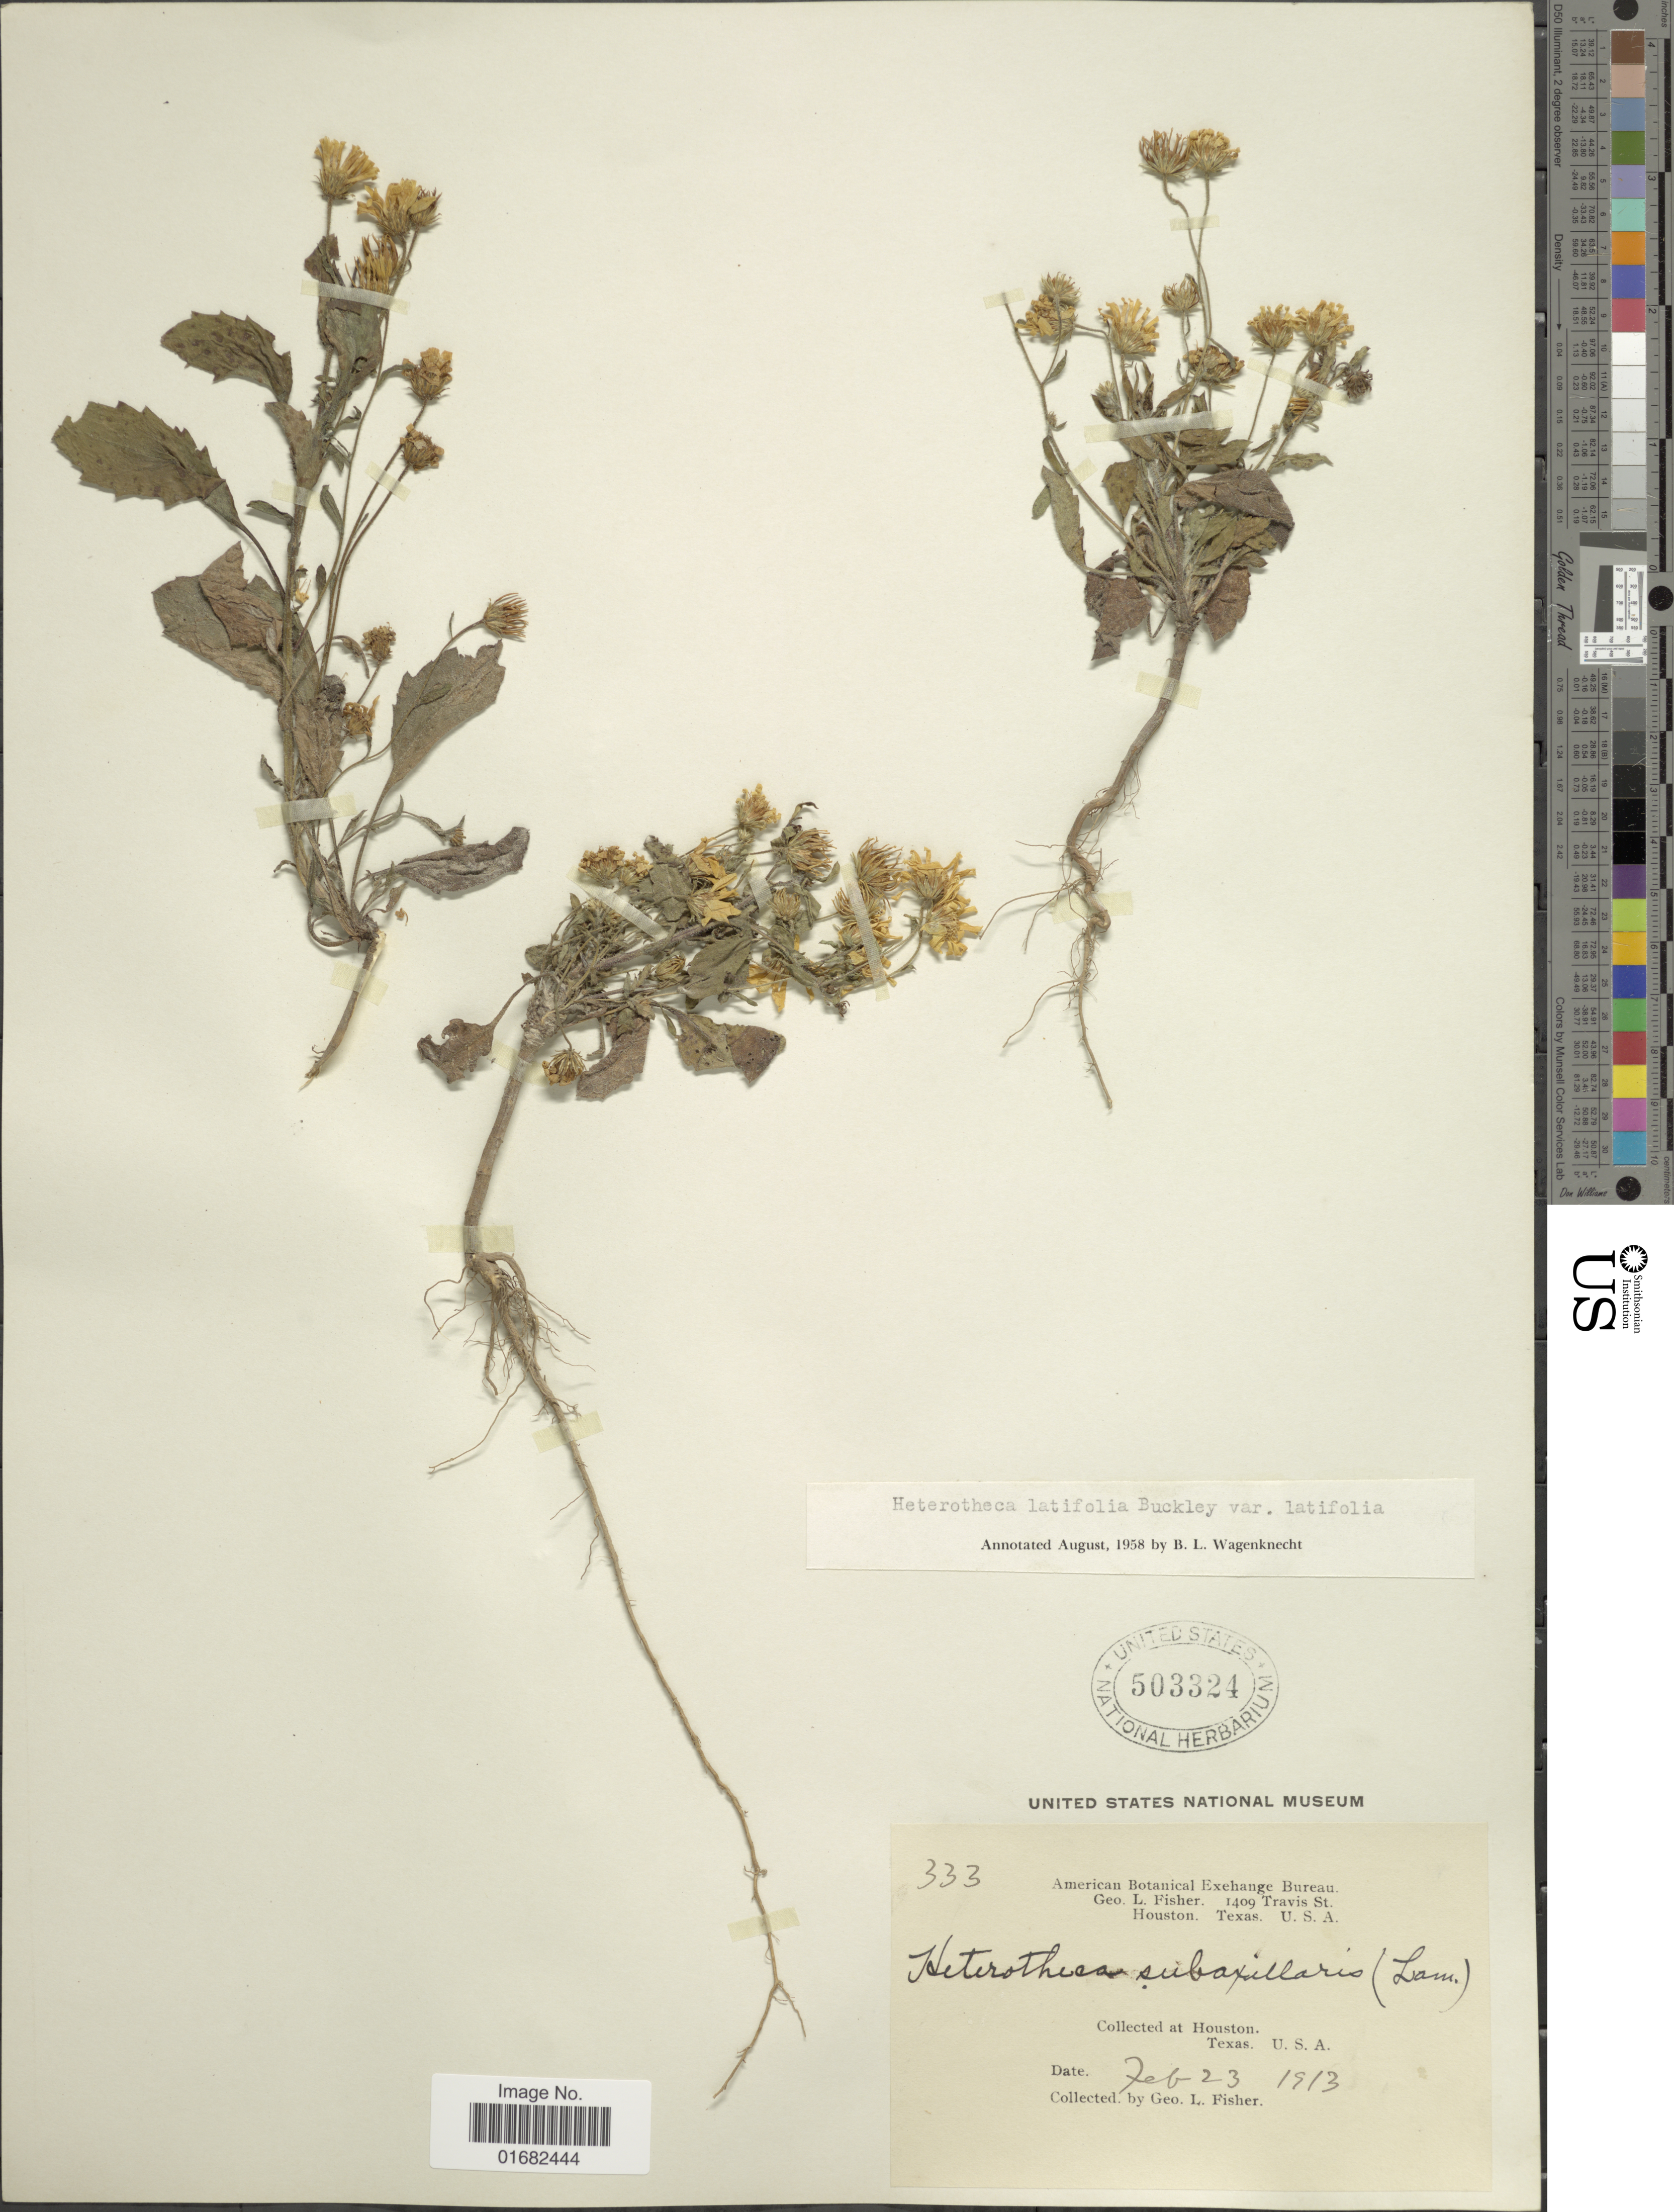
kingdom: Plantae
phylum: Tracheophyta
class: Magnoliopsida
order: Asterales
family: Asteraceae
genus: Heterotheca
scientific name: Heterotheca latifolia var. latifolia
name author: Buckley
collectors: G. L. Fisher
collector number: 333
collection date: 1913-02-23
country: United States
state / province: Texas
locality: Houston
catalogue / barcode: US 503324